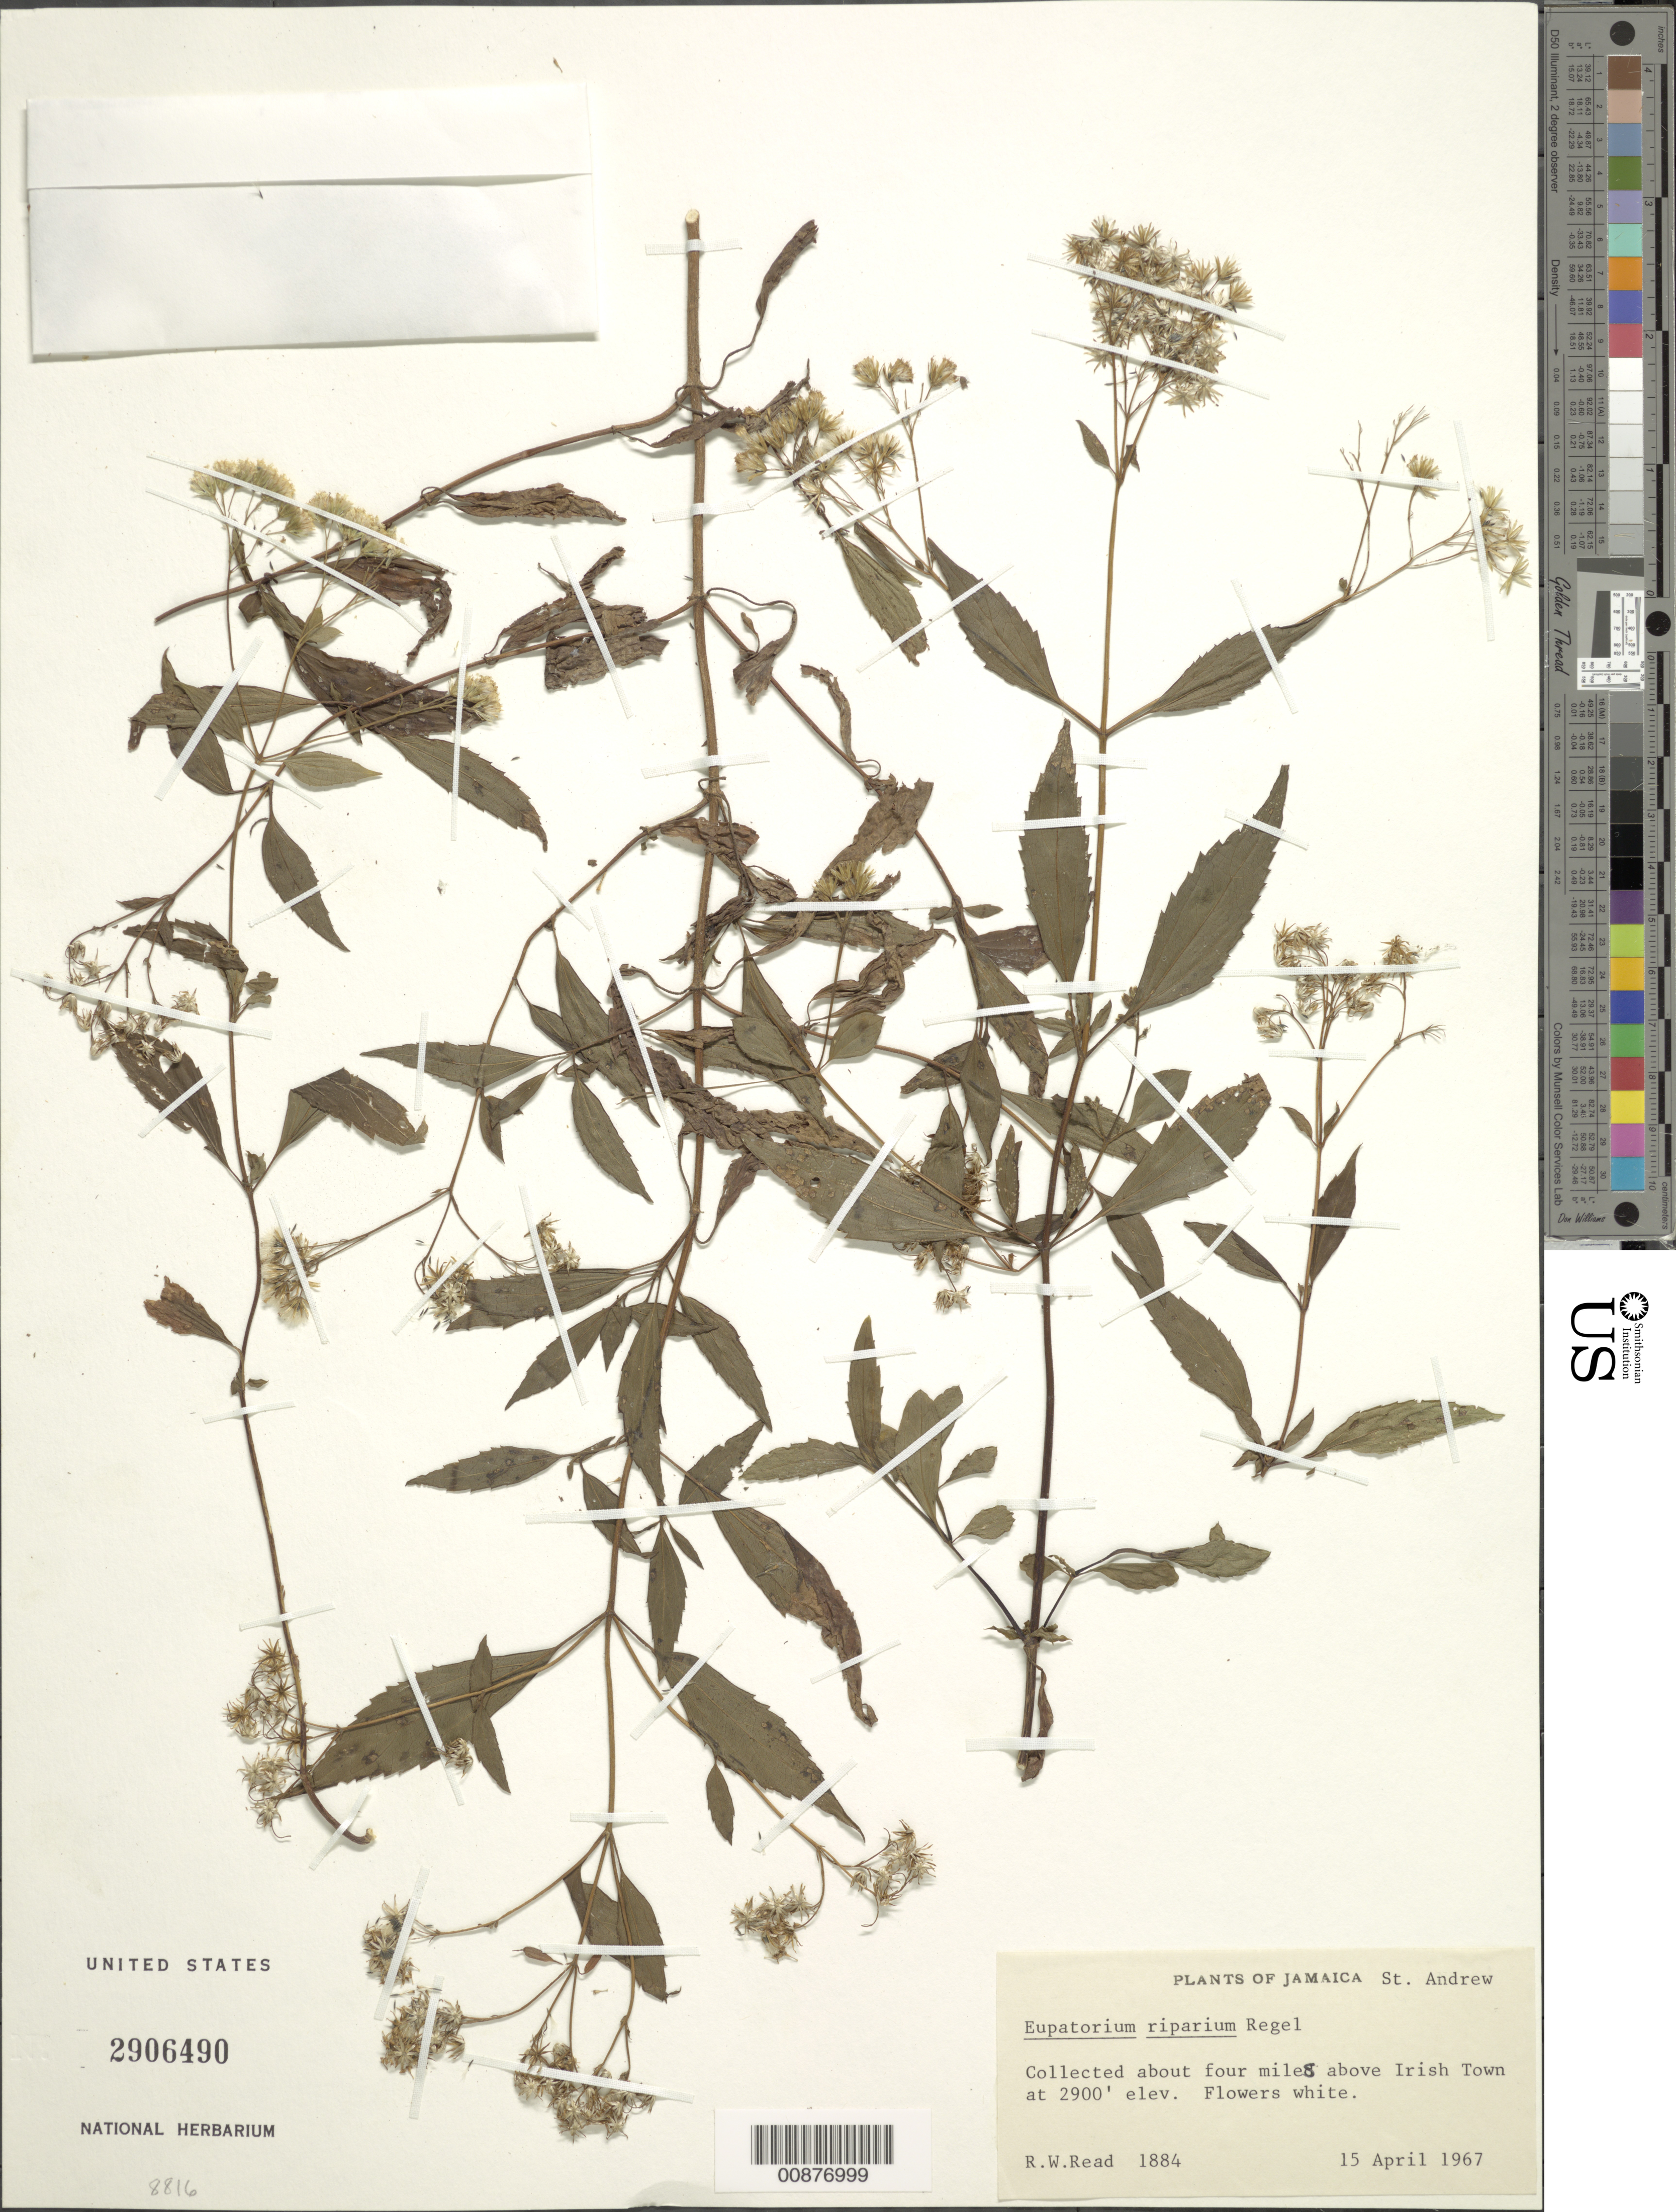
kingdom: Plantae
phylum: Tracheophyta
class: Magnoliopsida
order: Asterales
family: Asteraceae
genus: Ageratina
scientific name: Ageratina riparia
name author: (Regel) R.M. King & H. Rob.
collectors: R. W. Read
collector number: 1884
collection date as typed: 15 Apr 1967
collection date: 1967-04-15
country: Jamaica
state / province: Saint Andrew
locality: About 4 miles above Irish Town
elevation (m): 884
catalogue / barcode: US 2906490